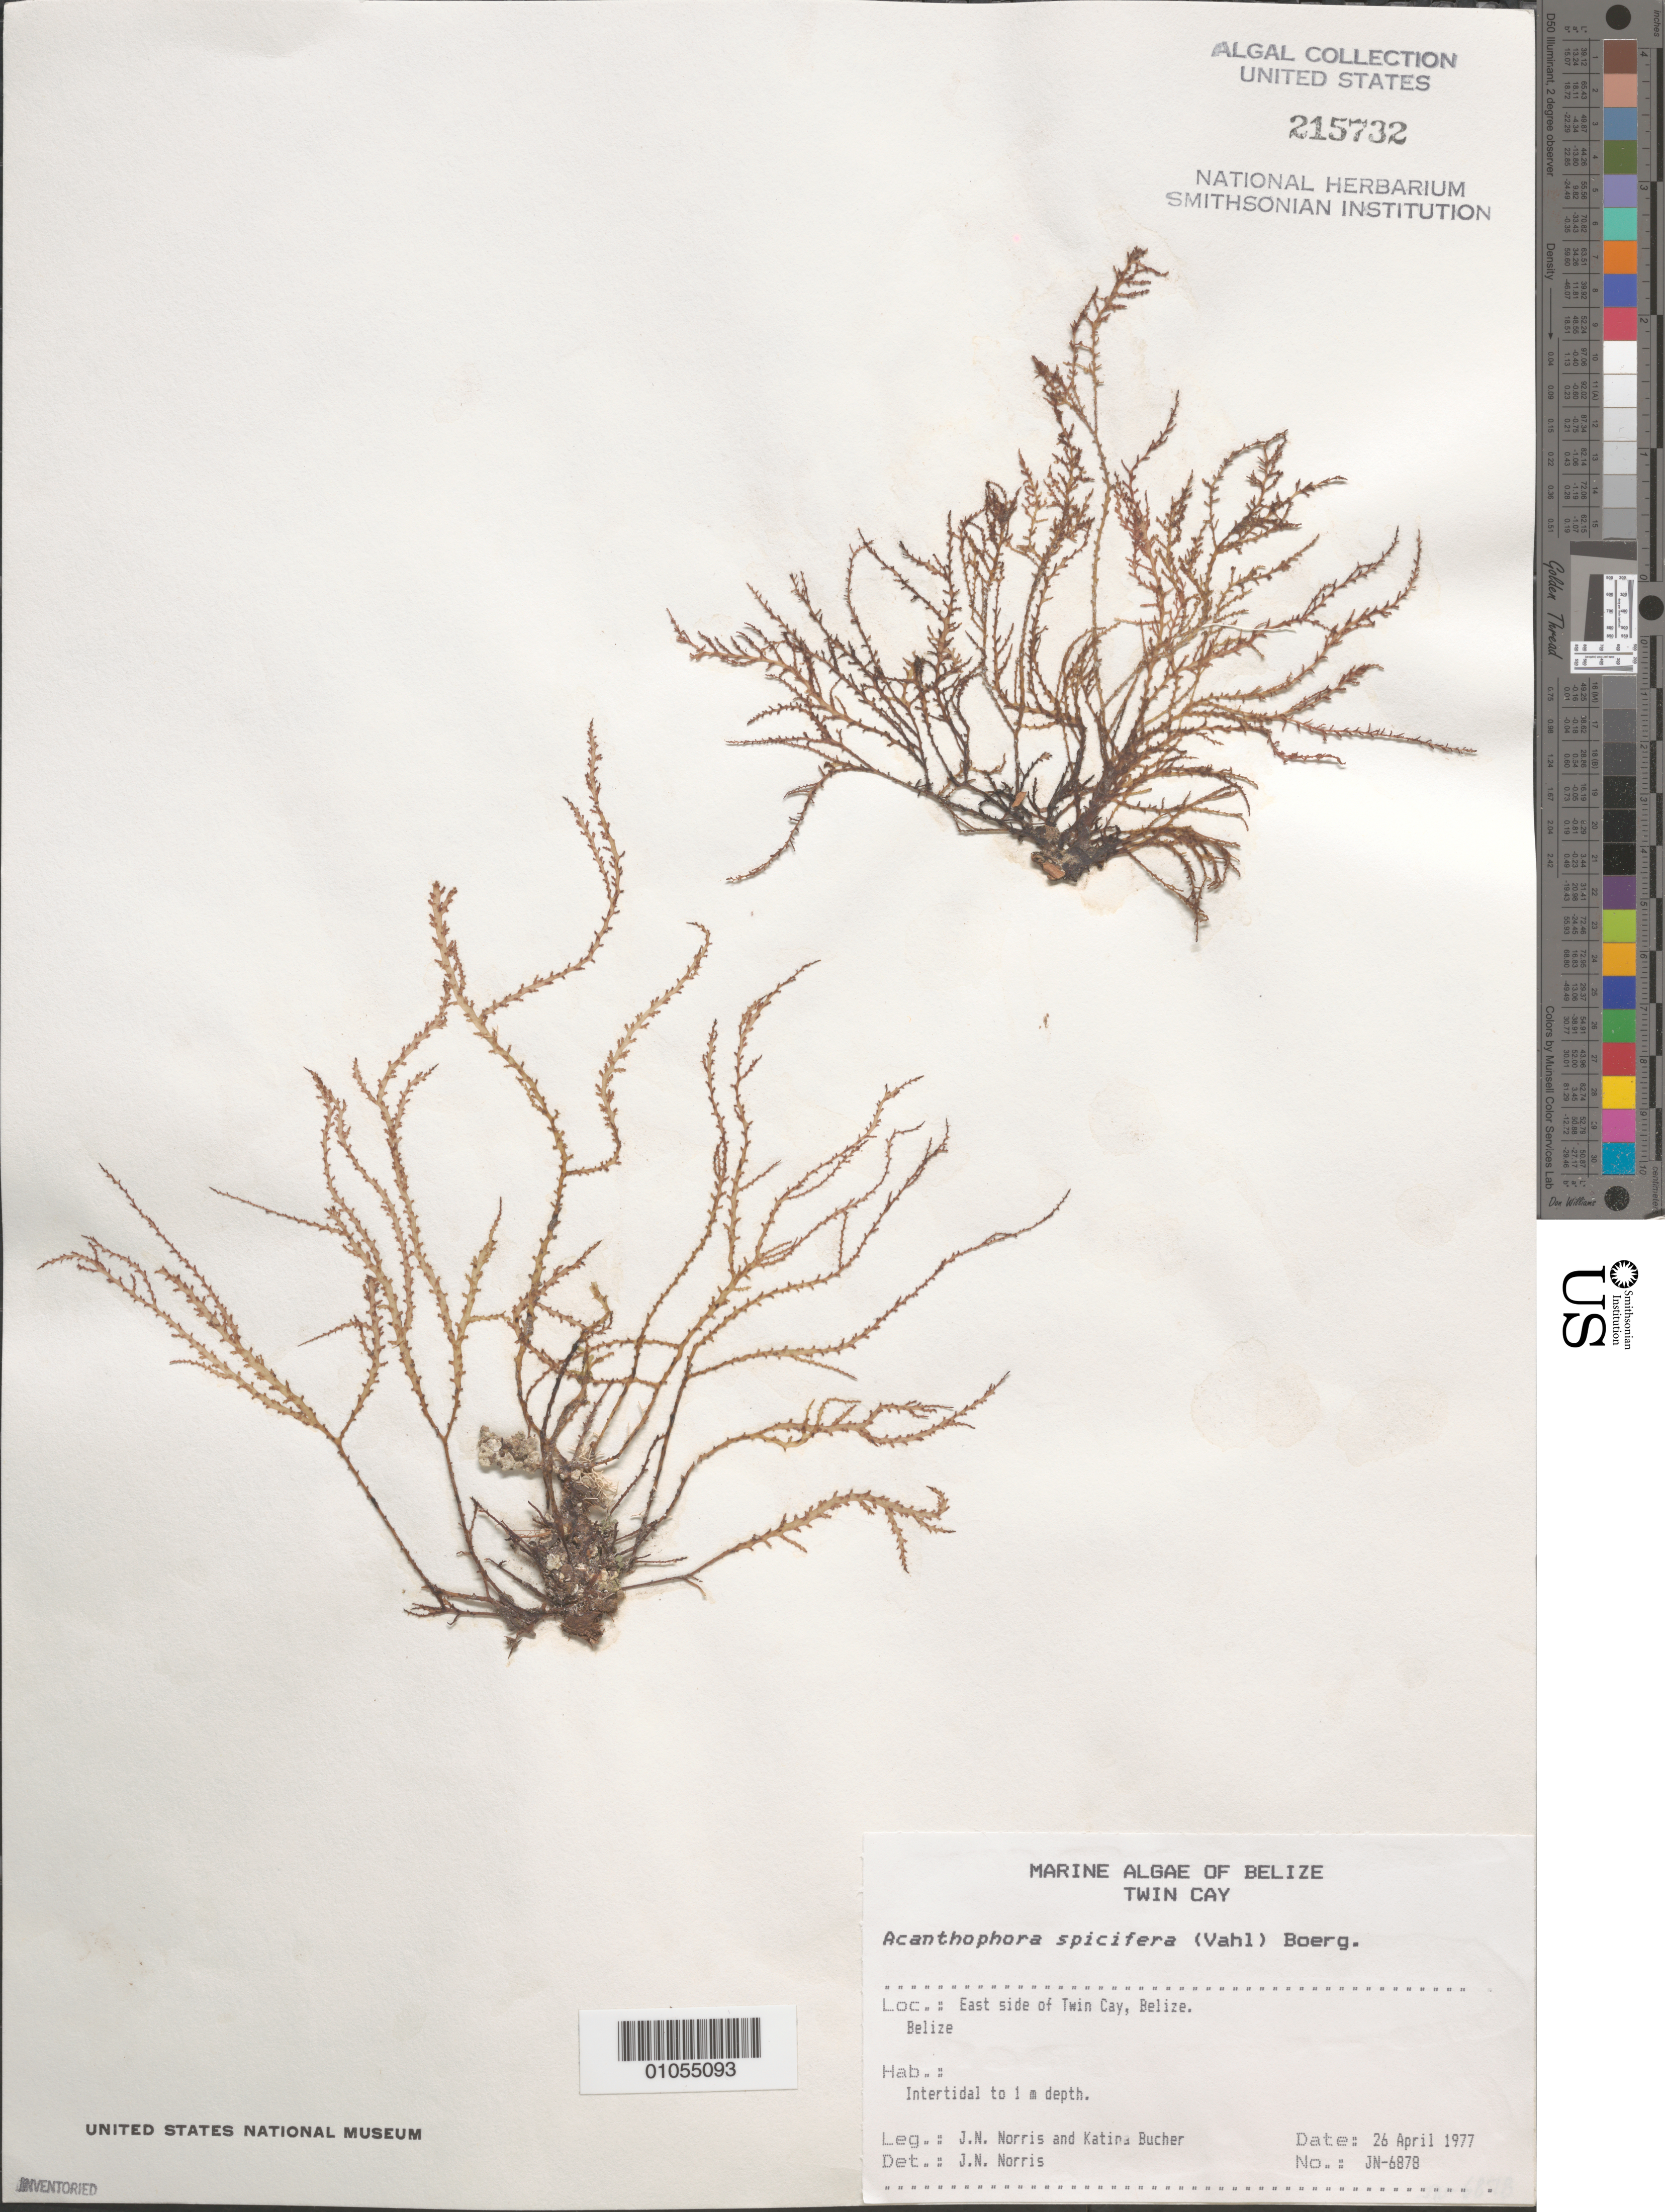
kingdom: Plantae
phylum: Rhodophyta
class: Florideophyceae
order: Ceramiales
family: Rhodomelaceae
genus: Acanthophora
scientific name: Acanthophora spicifera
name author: (Vahl) Børgesen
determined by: Norris, James N.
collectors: J. N. Norris & K. E. Bucher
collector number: JN-6878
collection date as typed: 26 Apr 1977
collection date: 1977-04-26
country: Belize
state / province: Stann Creek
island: Twin Cays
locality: East side of Twin Cays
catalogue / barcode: US 215732